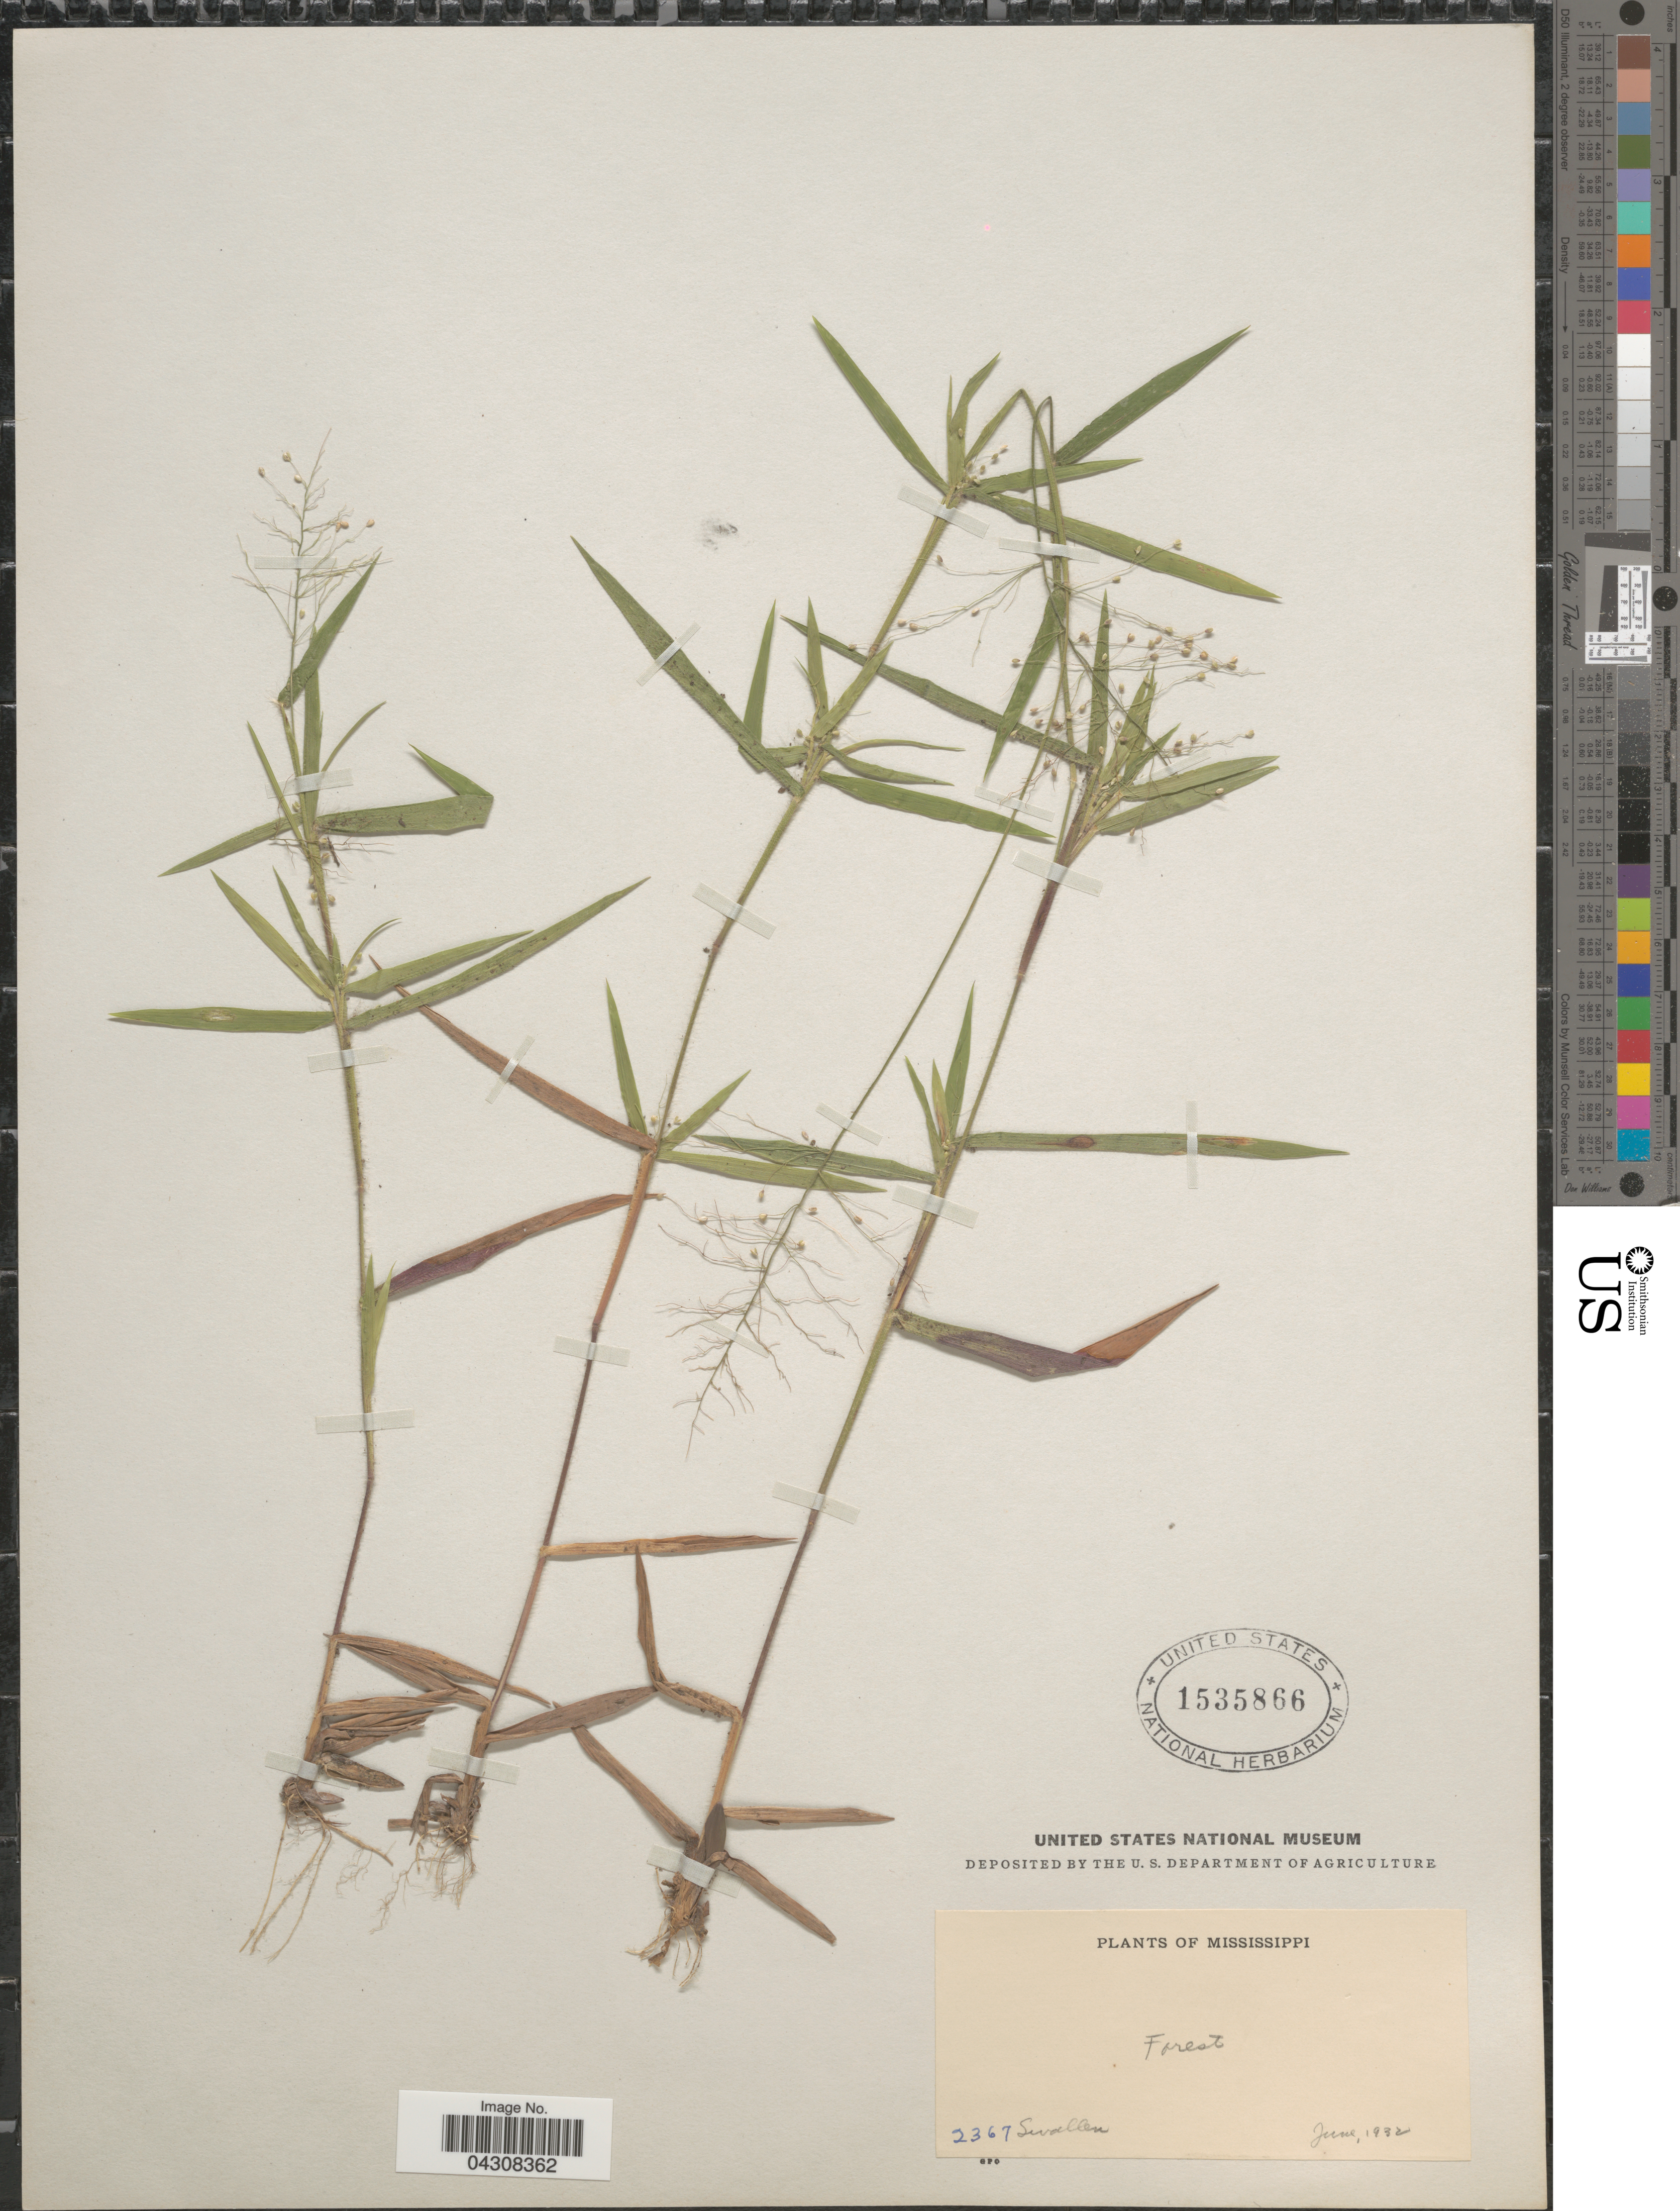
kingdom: Plantae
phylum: Tracheophyta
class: Liliopsida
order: Poales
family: Poaceae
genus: Dichanthelium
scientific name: Dichanthelium acuminatum var. acuminatum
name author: (Sw.) Gould & C.A. Clark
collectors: Swallen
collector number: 2367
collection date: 1932-06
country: United States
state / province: Mississippi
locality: Forest.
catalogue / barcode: US 1535866